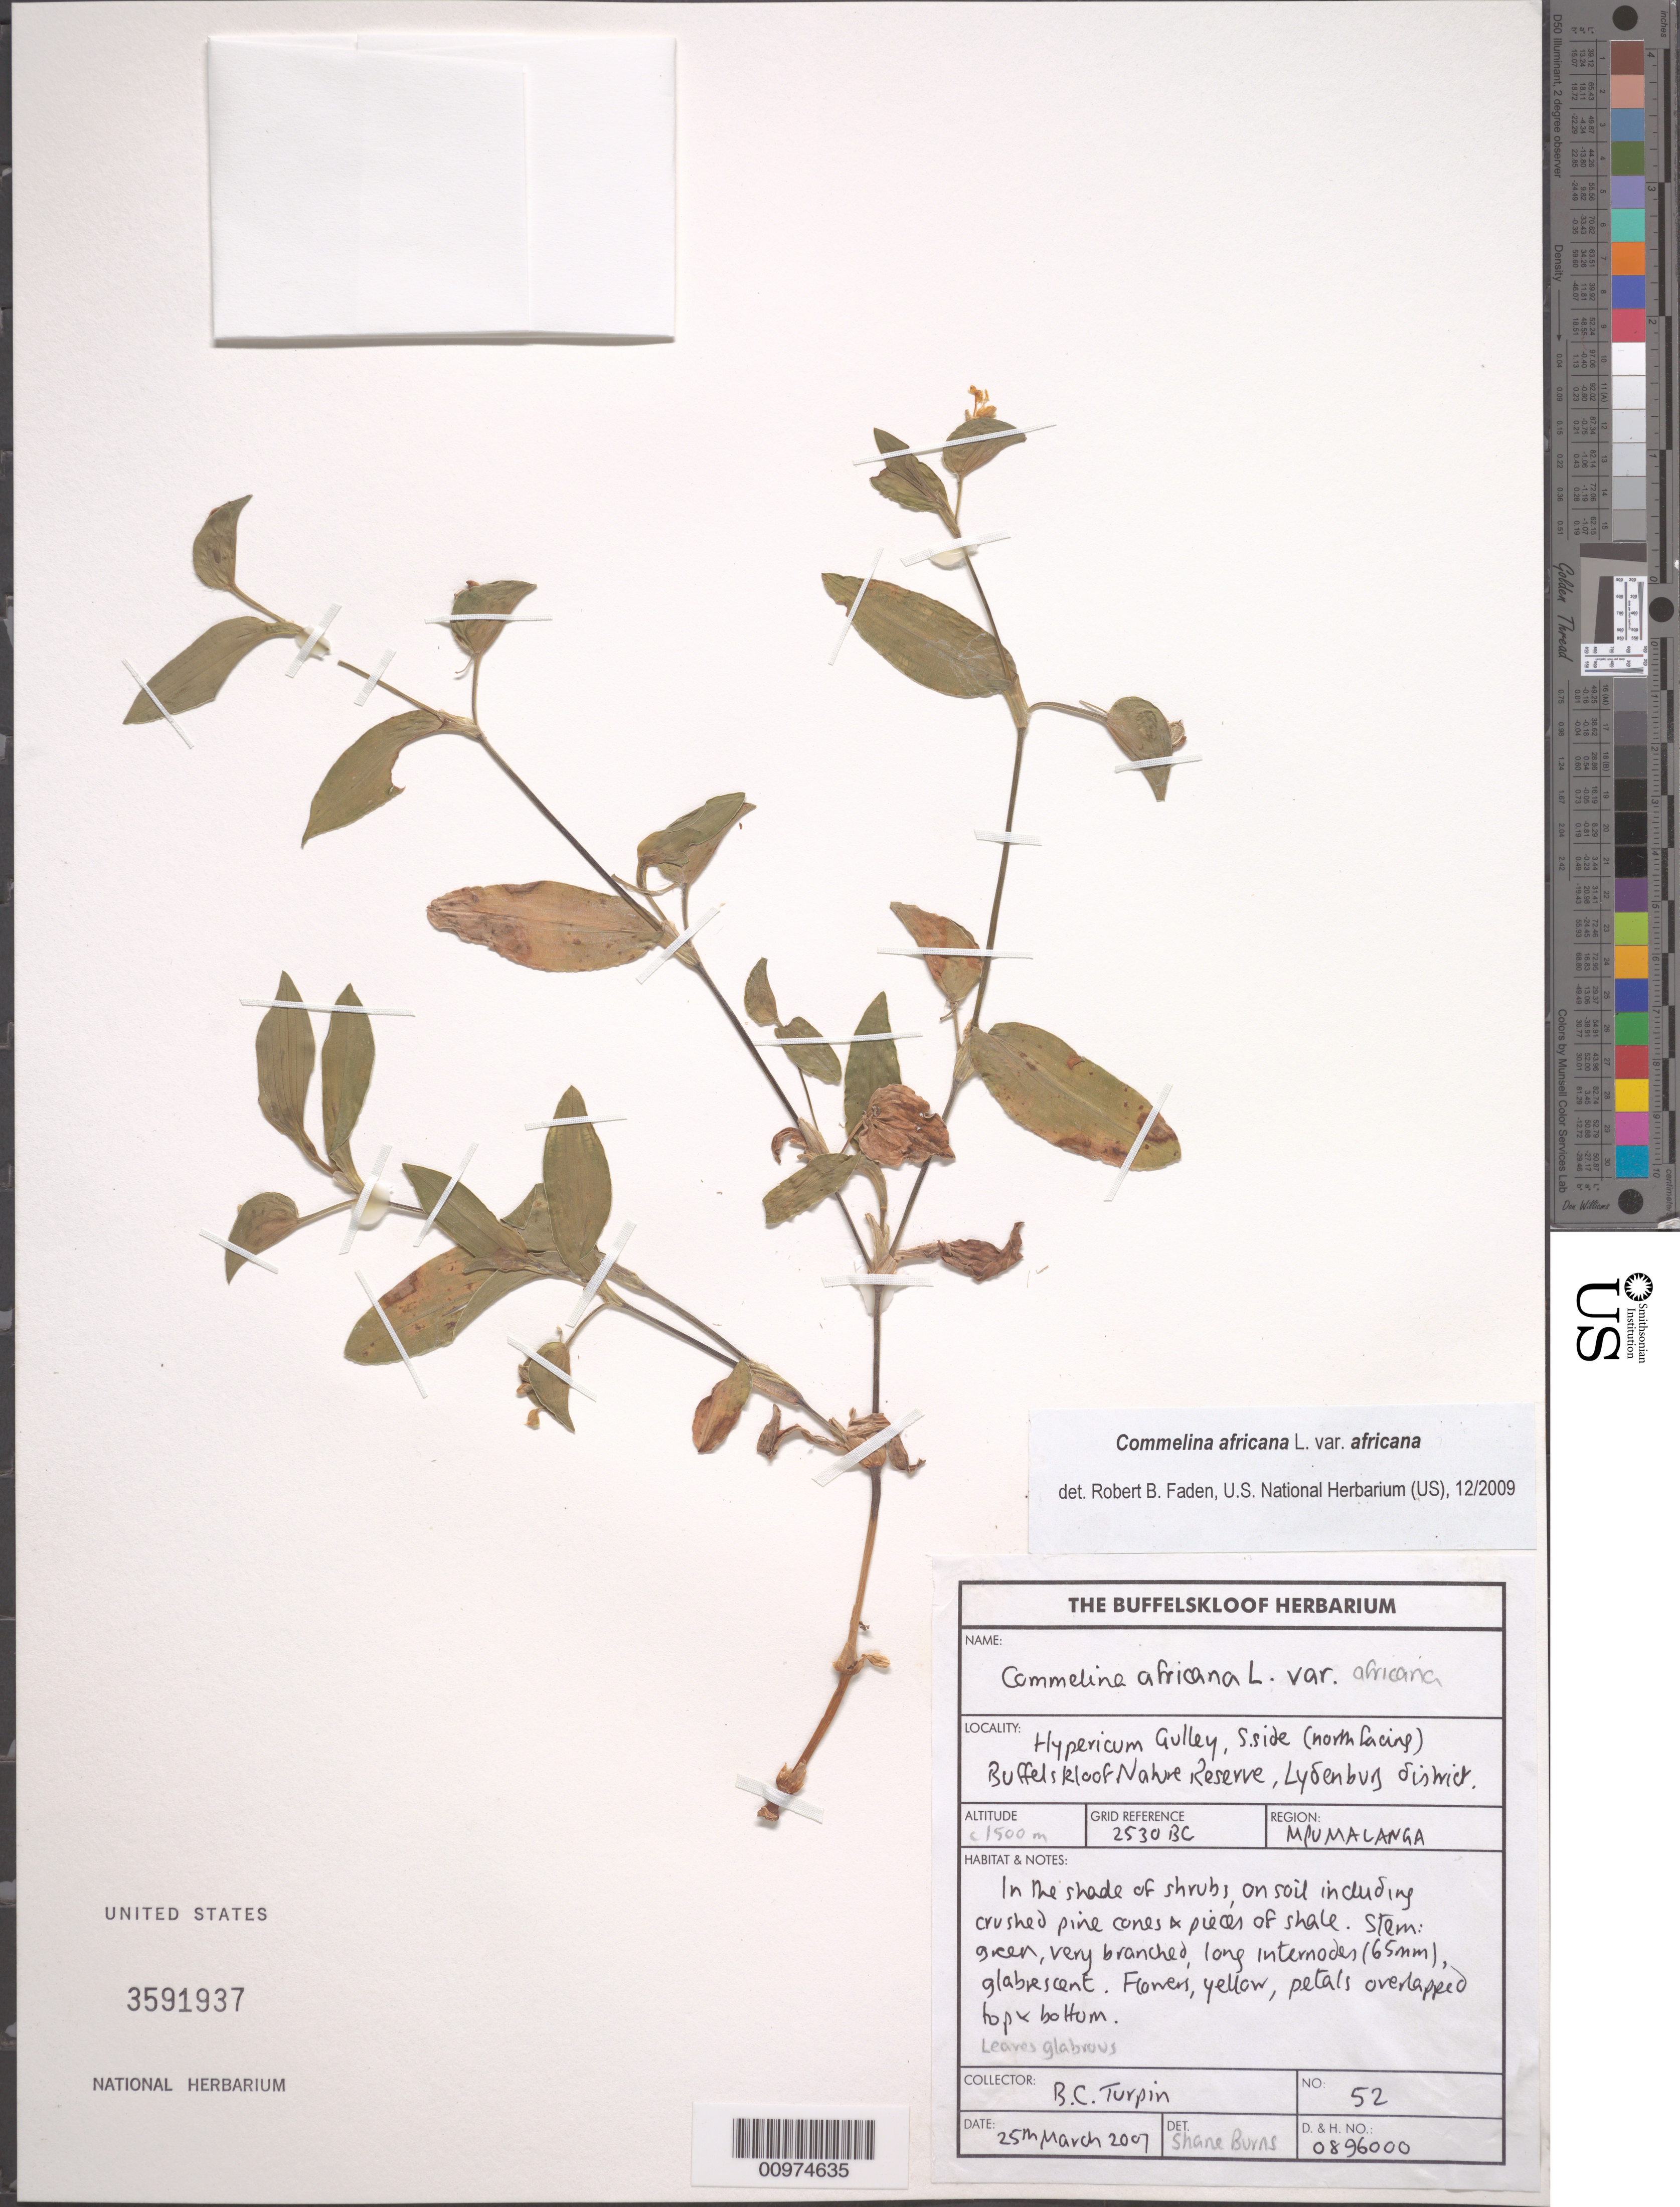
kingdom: Plantae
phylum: Tracheophyta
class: Liliopsida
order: Commelinales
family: Commelinaceae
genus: Commelina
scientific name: Commelina africana var. africana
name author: L.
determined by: Faden, Robert B., (US), Smithsonian Institution - National Museum of Natural History (UNITED STATES)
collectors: B. C. Turpin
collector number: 52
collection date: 2007-03-25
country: South Africa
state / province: Mpumalanga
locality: Mpumalanga. Hypericum Gulley, S side (north facing) Buffelskloof Nature Reserve. Grid Reference 2530BC. Lydenburg. Transvaal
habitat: In the shade of shrubs, on soil including crushed pine cones & pieces of shale.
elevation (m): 1500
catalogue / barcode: US 3591937